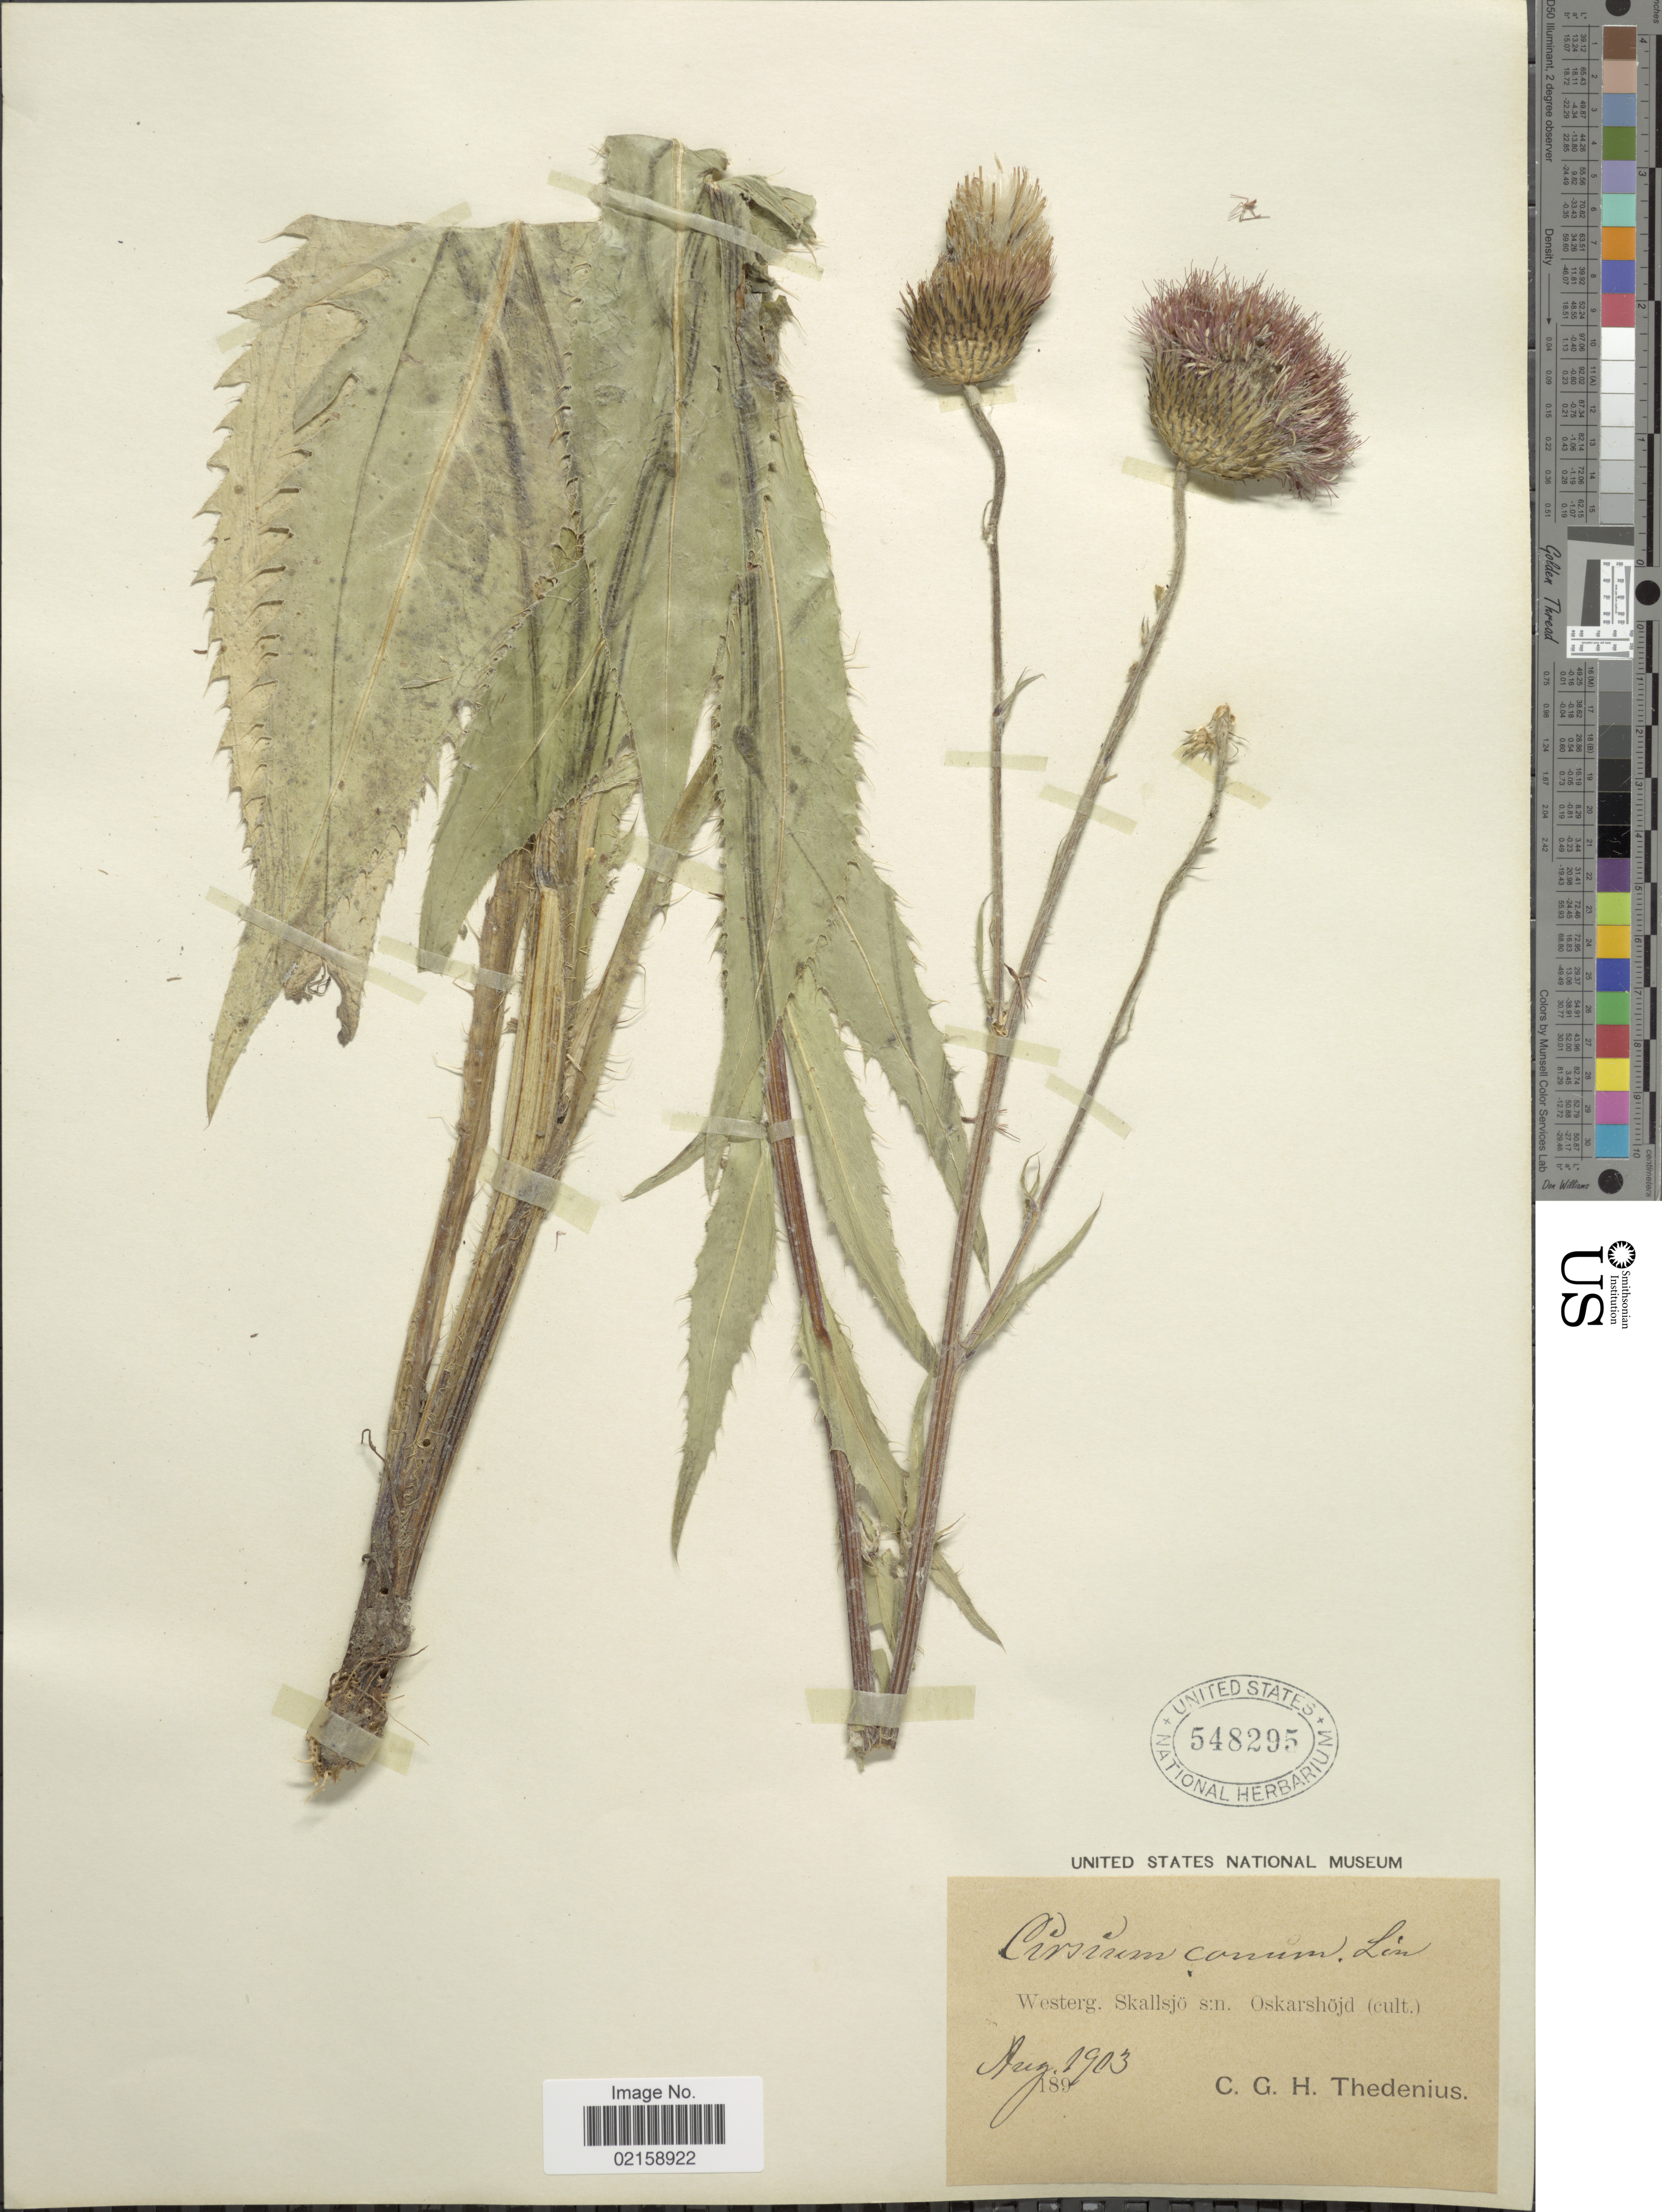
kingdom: Plantae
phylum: Tracheophyta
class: Magnoliopsida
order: Asterales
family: Asteraceae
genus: Cirsium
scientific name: Cirsium canum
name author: M. Bieb.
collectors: C. Thedenius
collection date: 1903-08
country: Sweden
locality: Westerg., Skallsjö s:n. Oskarshojd (cult.).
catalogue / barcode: US 548295